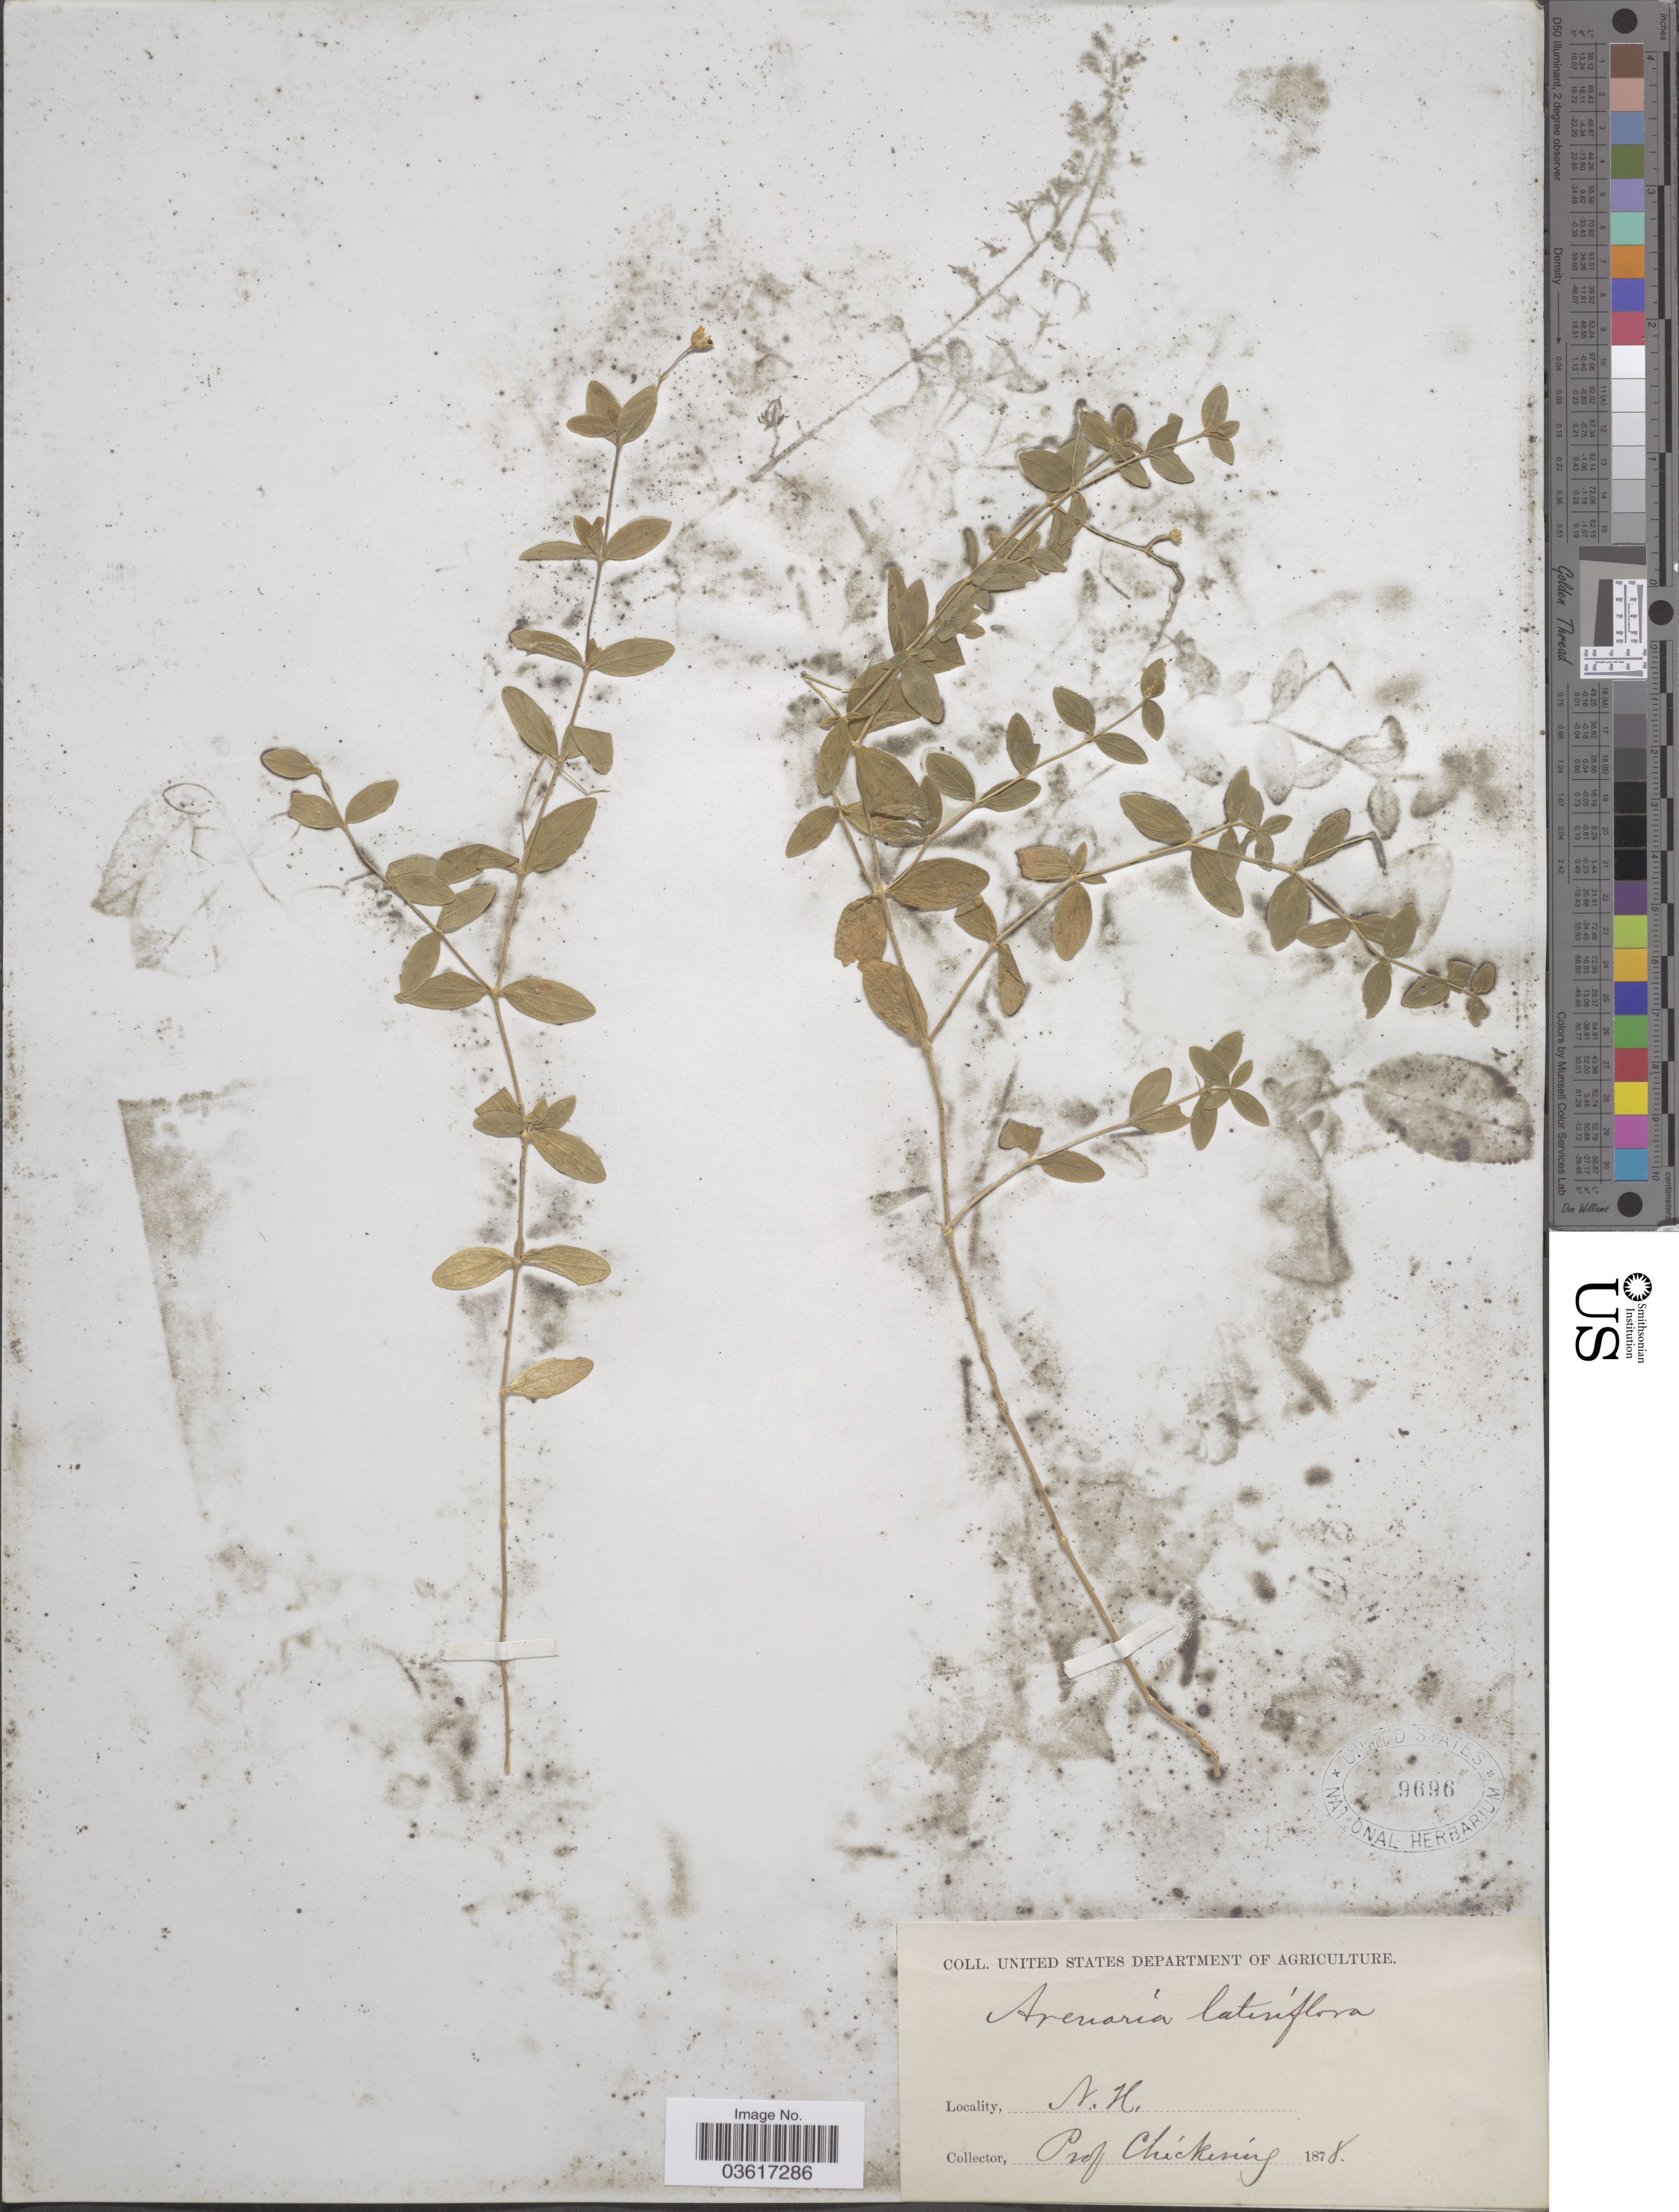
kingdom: Plantae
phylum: Tracheophyta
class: Magnoliopsida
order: Caryophyllales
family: Caryophyllaceae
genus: Moehringia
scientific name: Moehringia lateriflora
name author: (L.) Fenzl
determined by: Strong, Mark T., (BOT), Smithsonian Institution - National Museum of Natural History (UNITED STATES)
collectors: Chickering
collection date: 1878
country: United States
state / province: New Hampshire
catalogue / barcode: US 9696